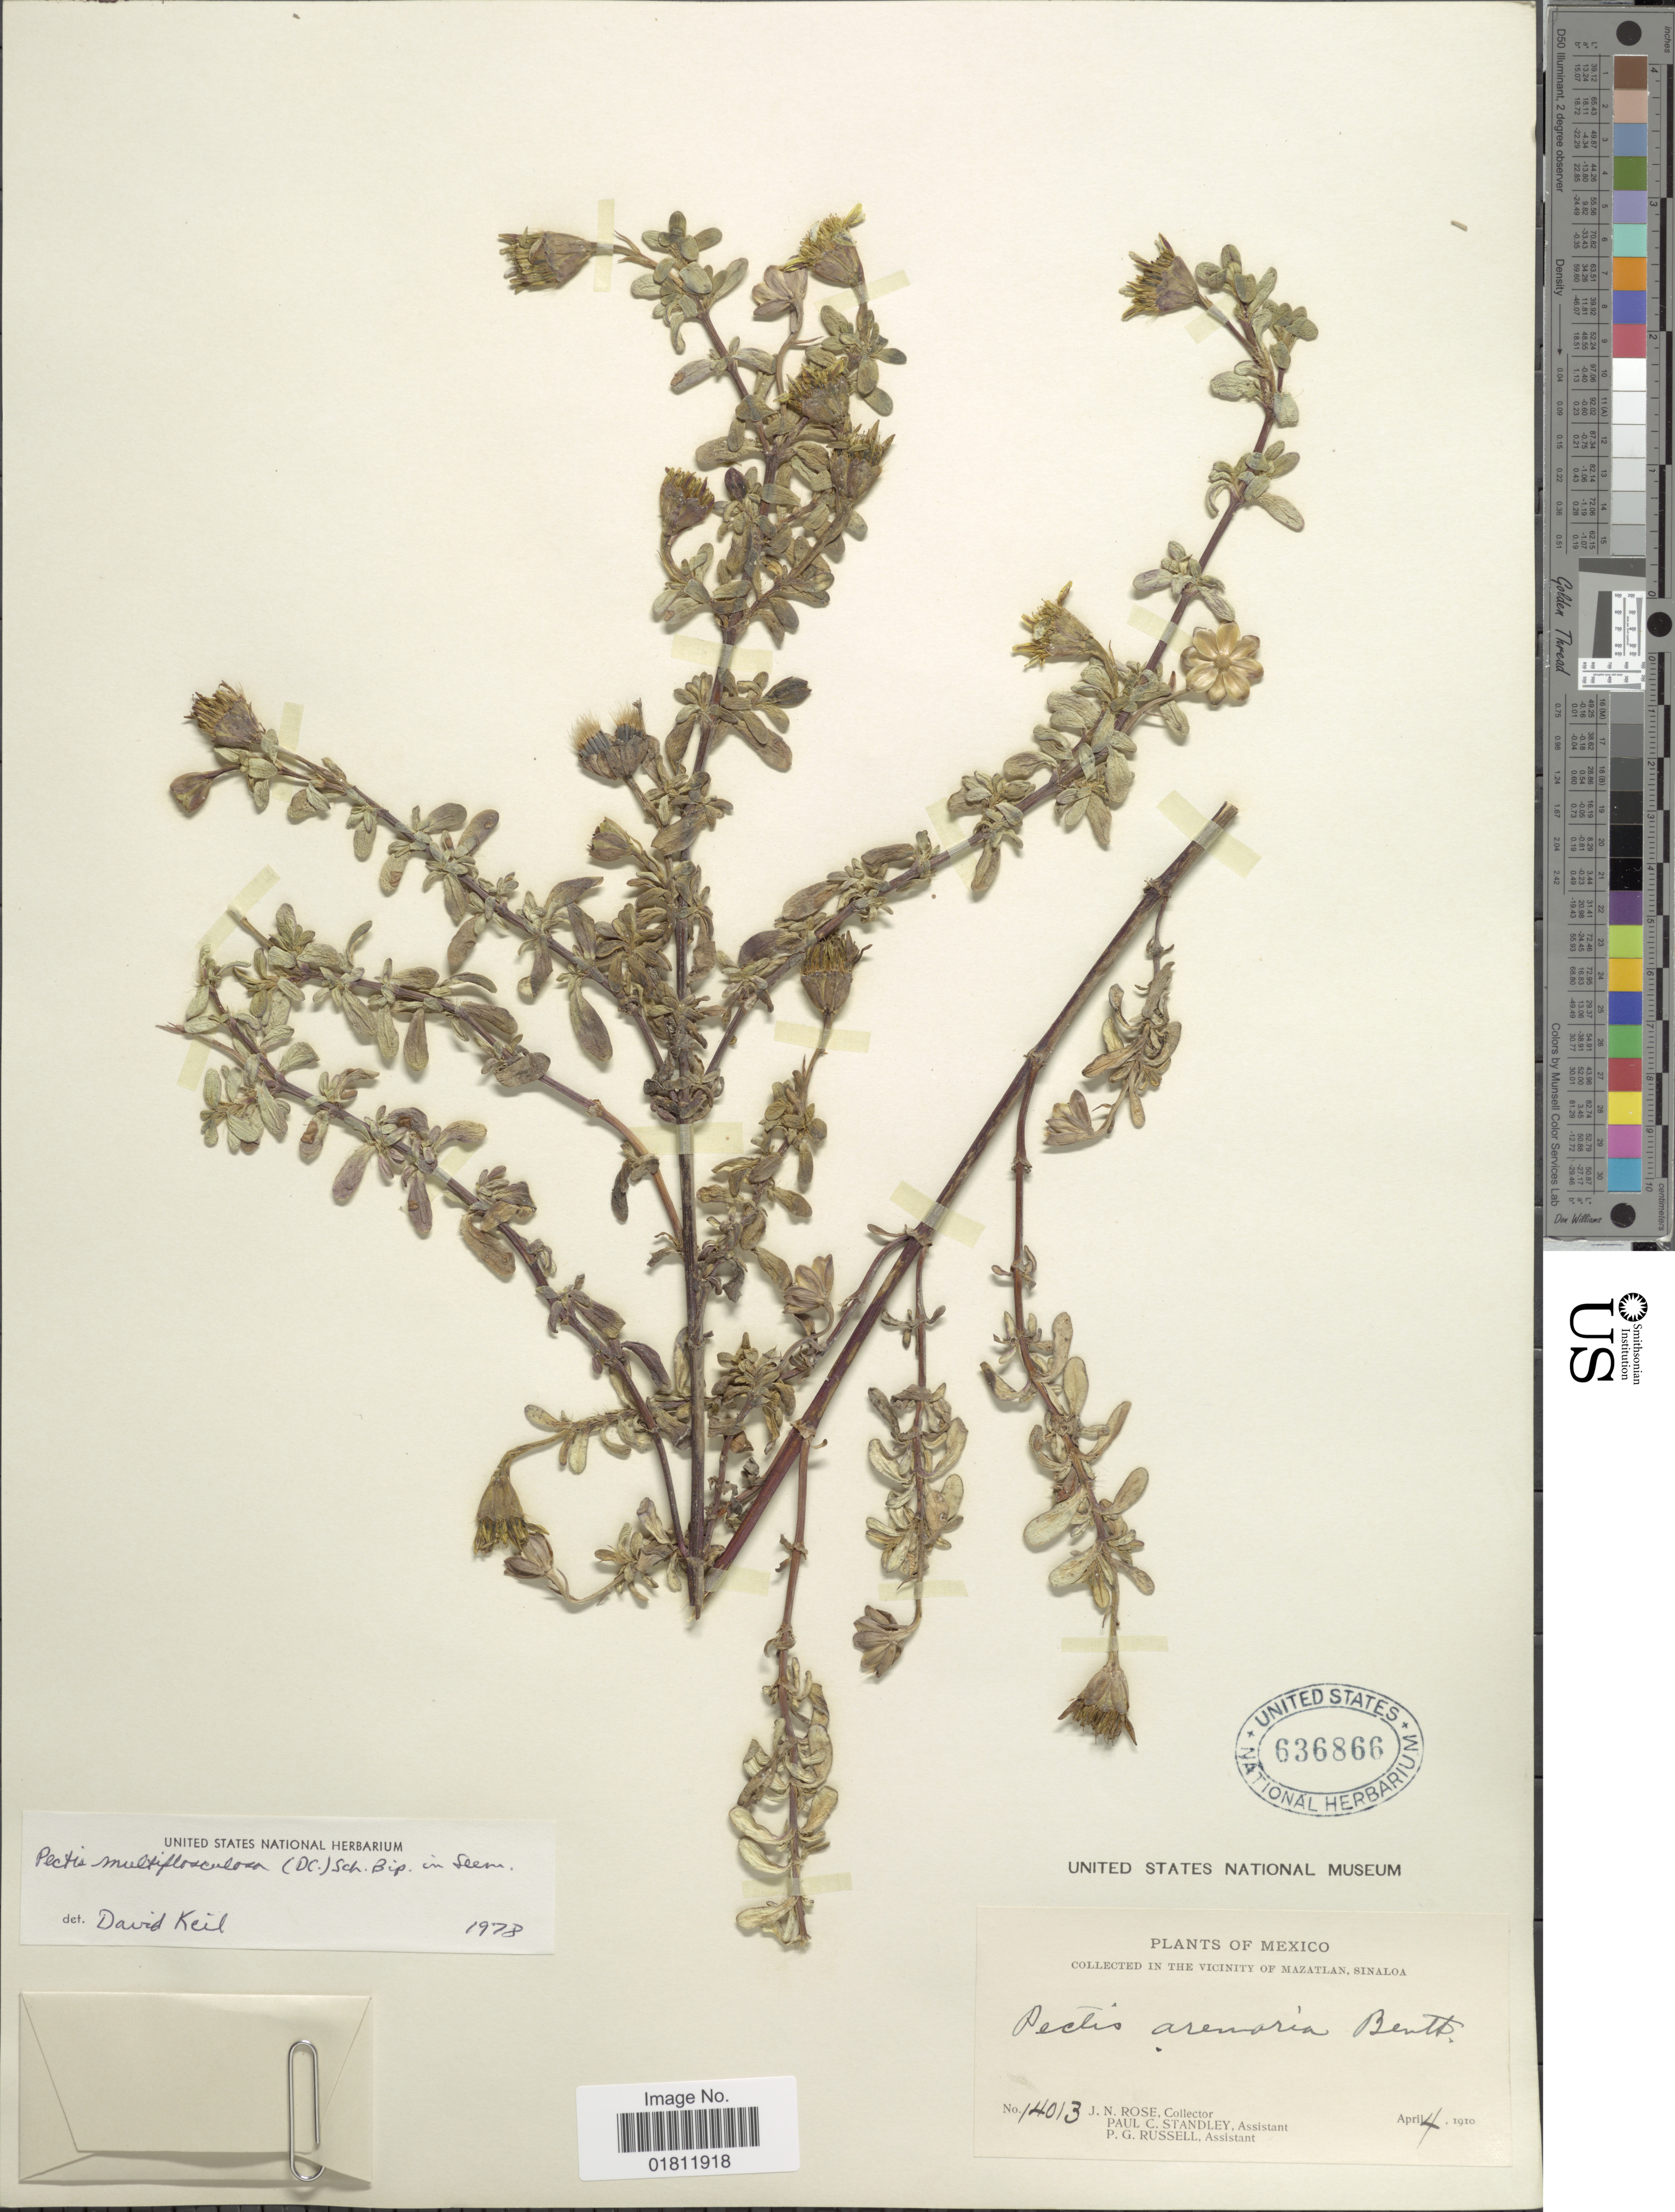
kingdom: Plantae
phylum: Tracheophyta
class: Magnoliopsida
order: Asterales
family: Asteraceae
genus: Pectis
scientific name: Pectis multiflosculosa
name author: (DC.) Sch. Bip.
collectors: J. N. Rose, P. C. Standley & P. G. Russell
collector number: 14013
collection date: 1910-04-04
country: Mexico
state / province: Sinaloa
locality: Vicinity of Mazatlan, Sinaloa.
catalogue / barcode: US 636866